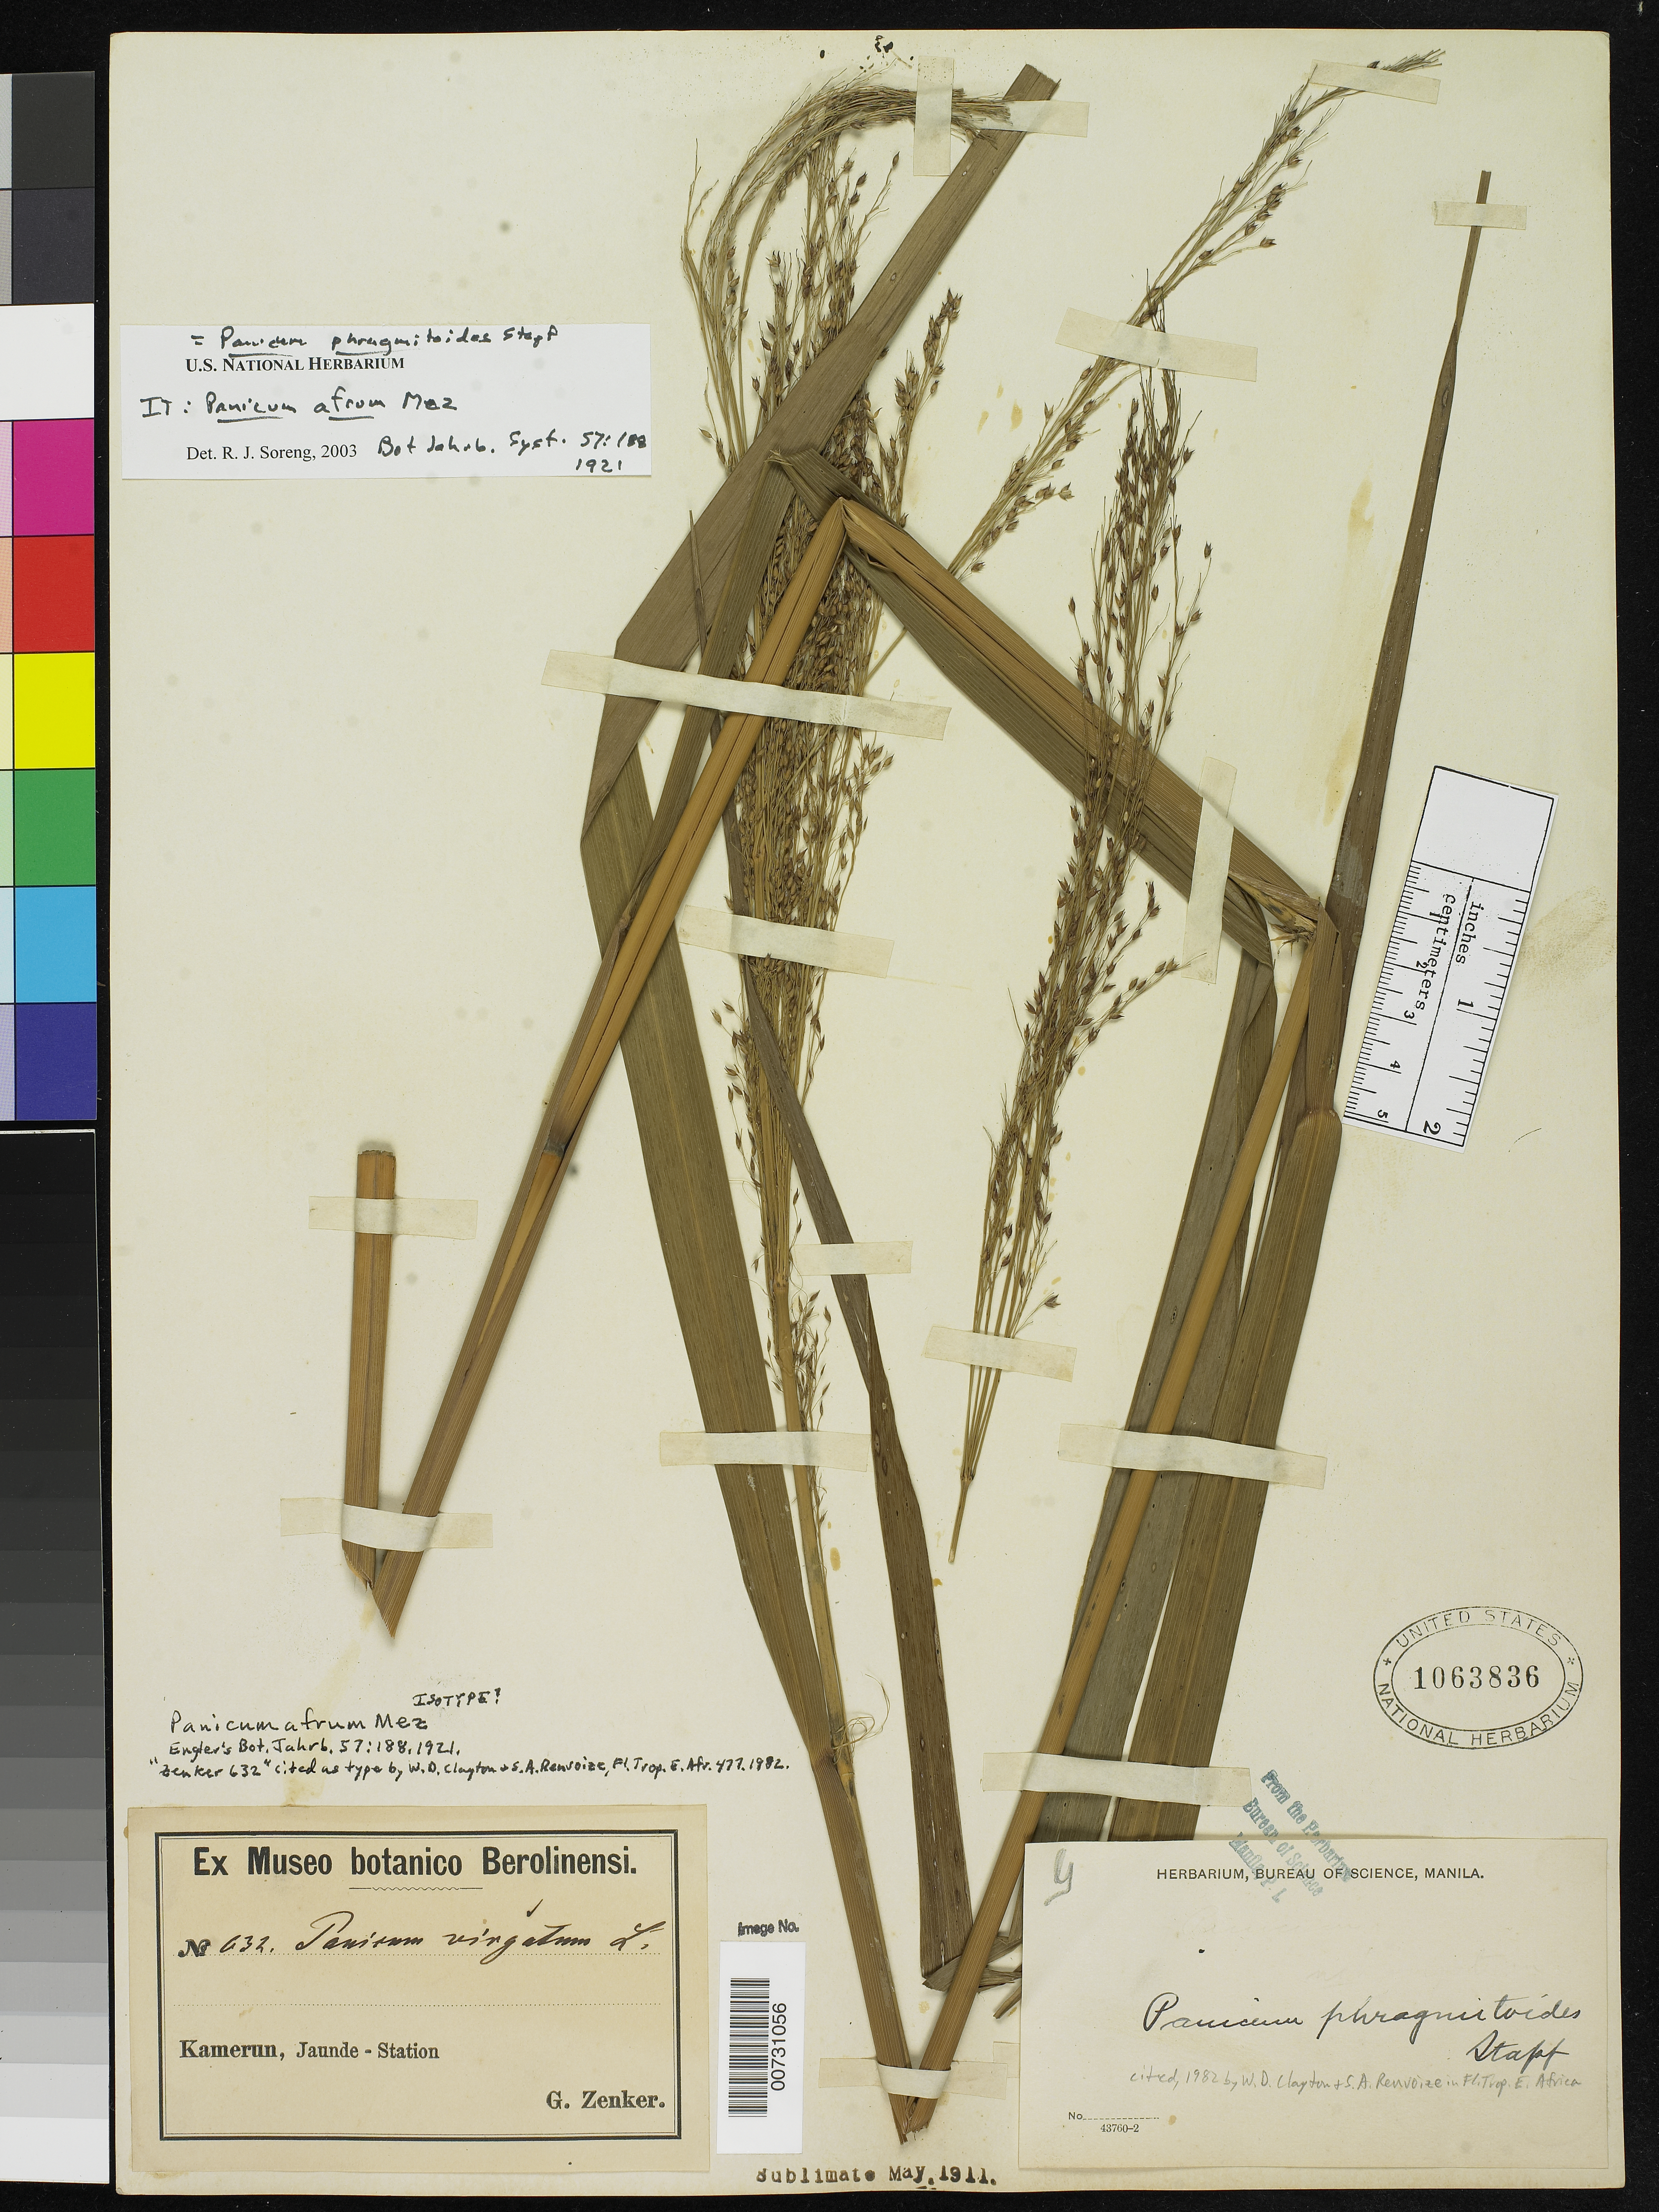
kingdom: Plantae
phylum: Tracheophyta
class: Liliopsida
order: Poales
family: Poaceae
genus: Panicum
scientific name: Panicum afrum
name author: Mez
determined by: Soreng, Robert J., Research Associate (BOT), Smithsonian Institution - National Museum of Natural History (UNITED STATES)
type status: Possible Isotype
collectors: G. A. Zenker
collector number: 632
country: Cameroon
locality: Kamerun, Jaunde-Station.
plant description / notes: Protologue cites type as "Zenker et Staudt" [no collector number cited]. Zenker 632 cited as "type" by W.D. Clayton & S.A. Renvoize, 1982, Fl. Trop. E. Africa (Gramineae 3): 477.; Label on US sheet attributes collection to Zenker only, but some other collections by Zenker at US apparently cite Staudt as co-collector on label.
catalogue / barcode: US 1063836